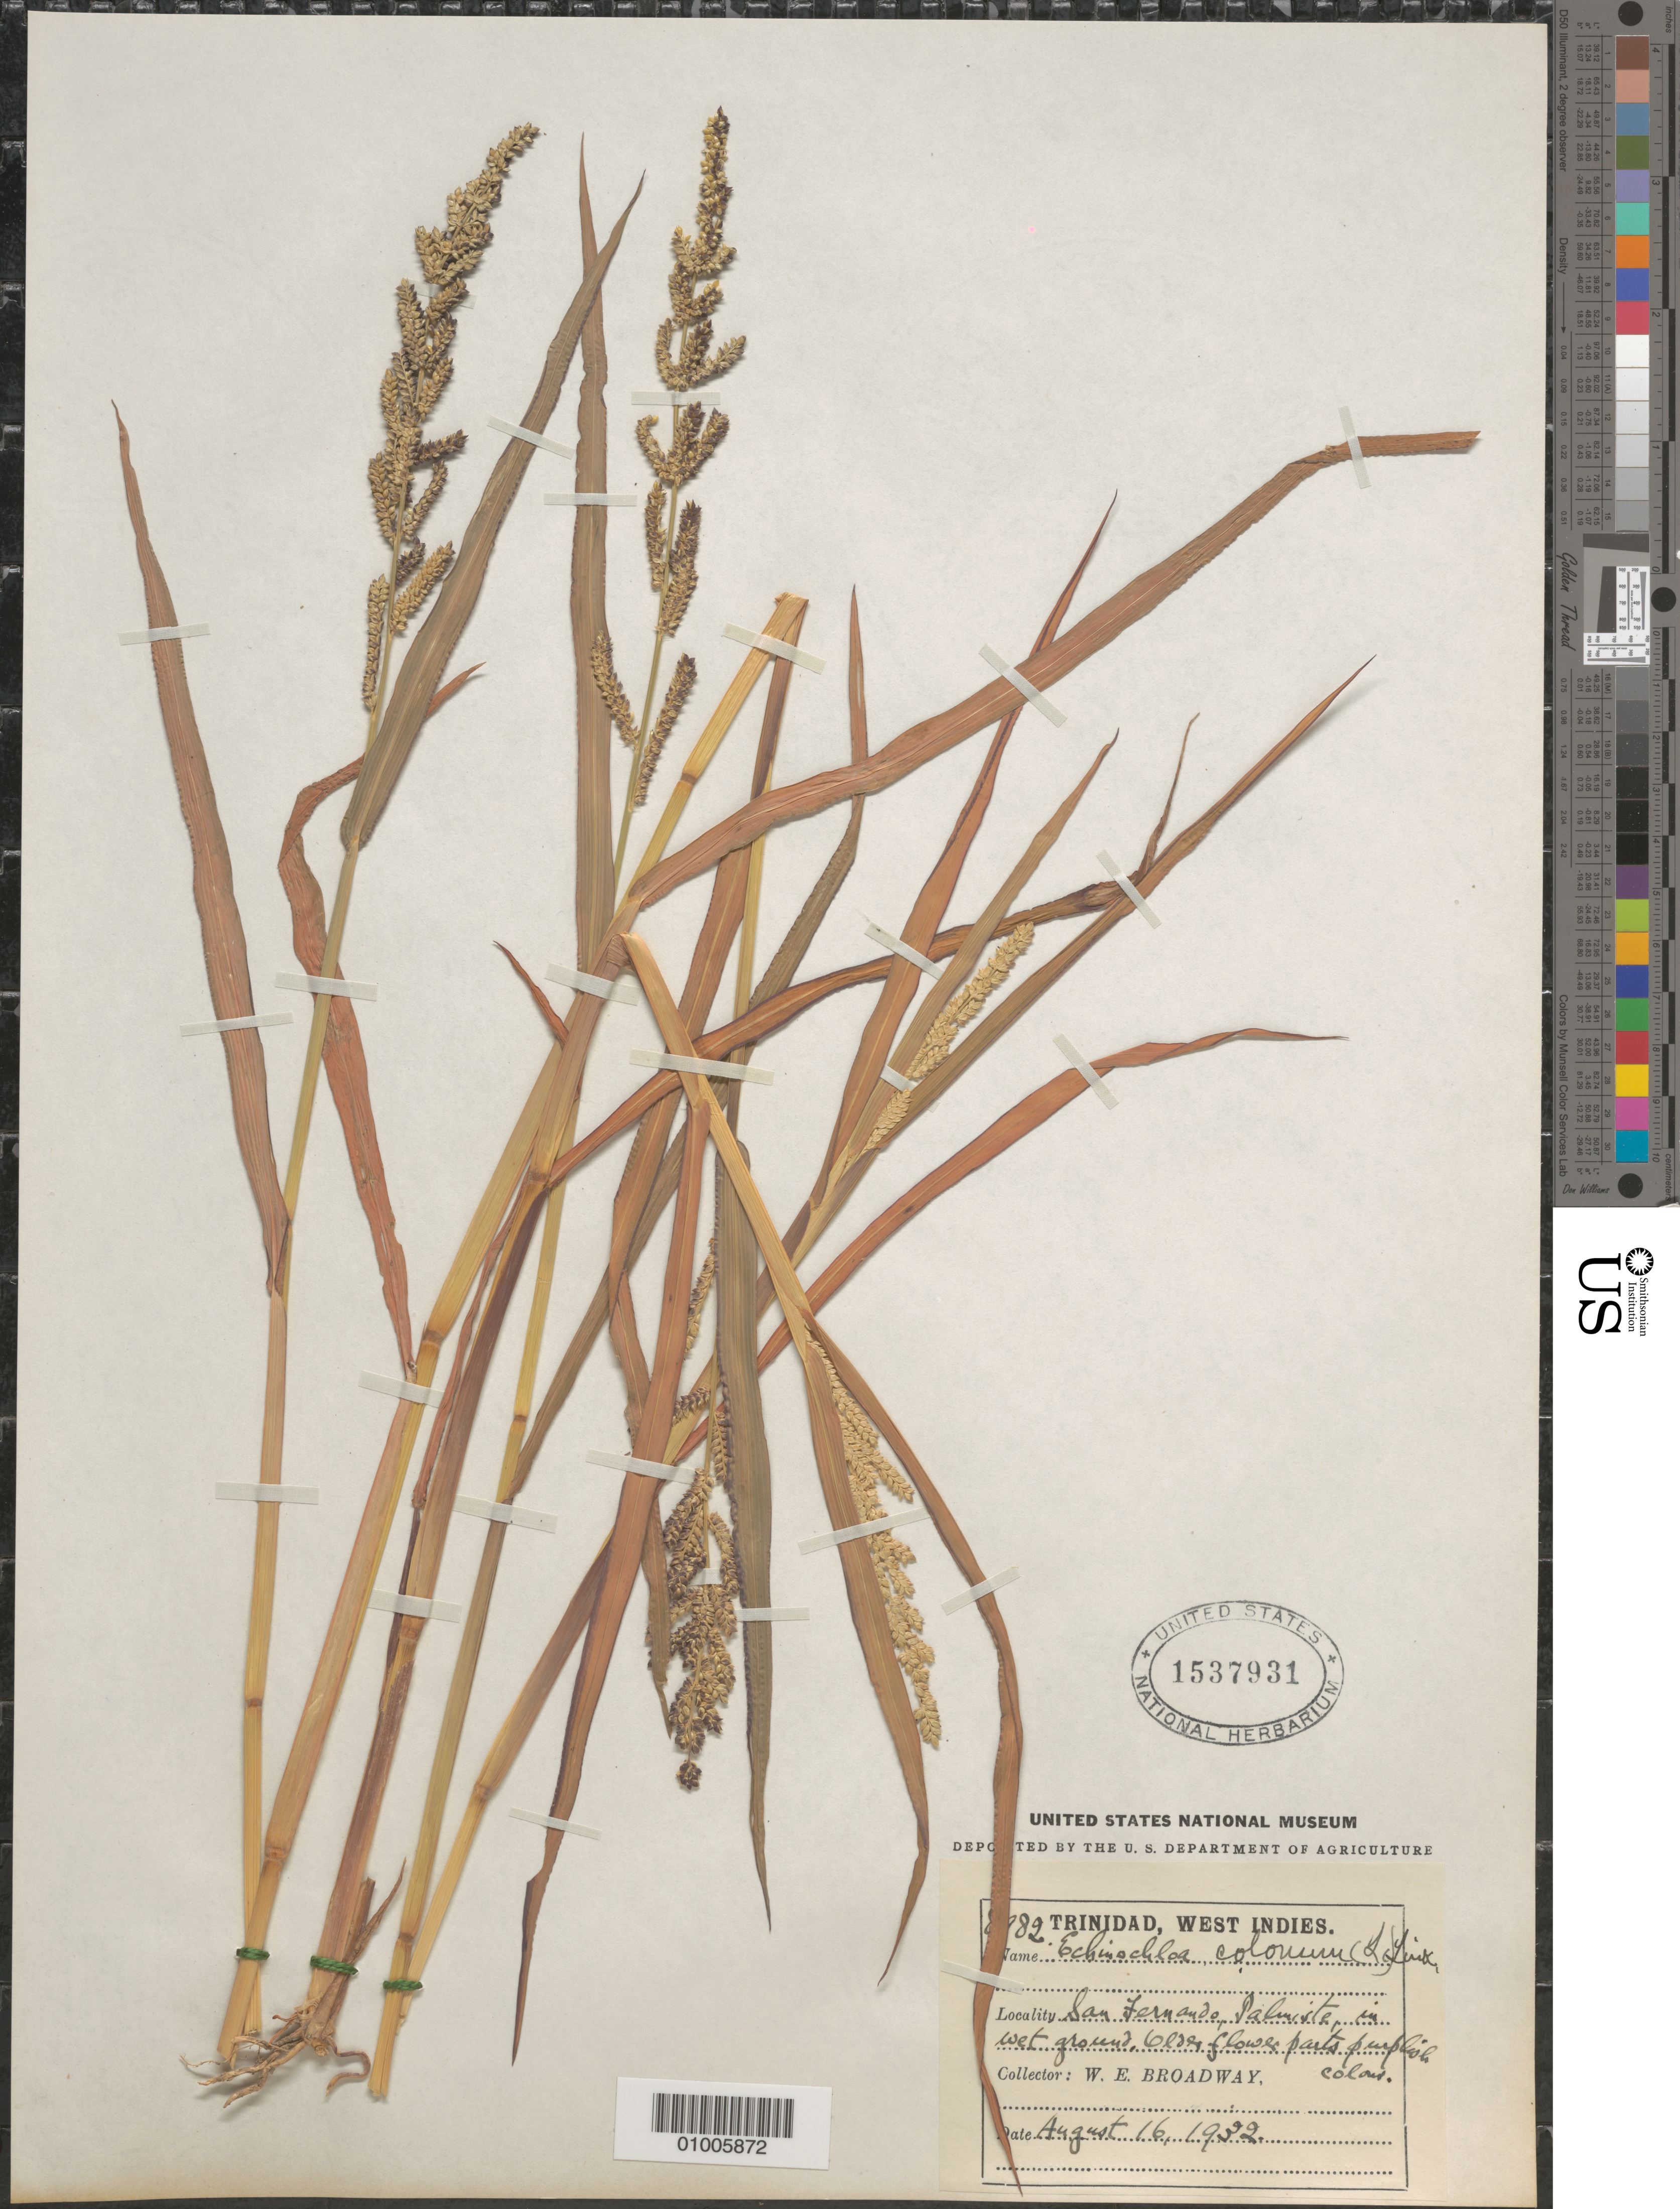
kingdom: Plantae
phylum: Tracheophyta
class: Liliopsida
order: Poales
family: Poaceae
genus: Echinochloa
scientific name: Echinochloa colona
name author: (L.) Link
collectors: W. E. Broadway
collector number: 8982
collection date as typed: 16 Aug 1932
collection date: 1932-08-16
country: Trinidad and Tobago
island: Trinidad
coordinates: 0 N, 0 E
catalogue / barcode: US 1537931